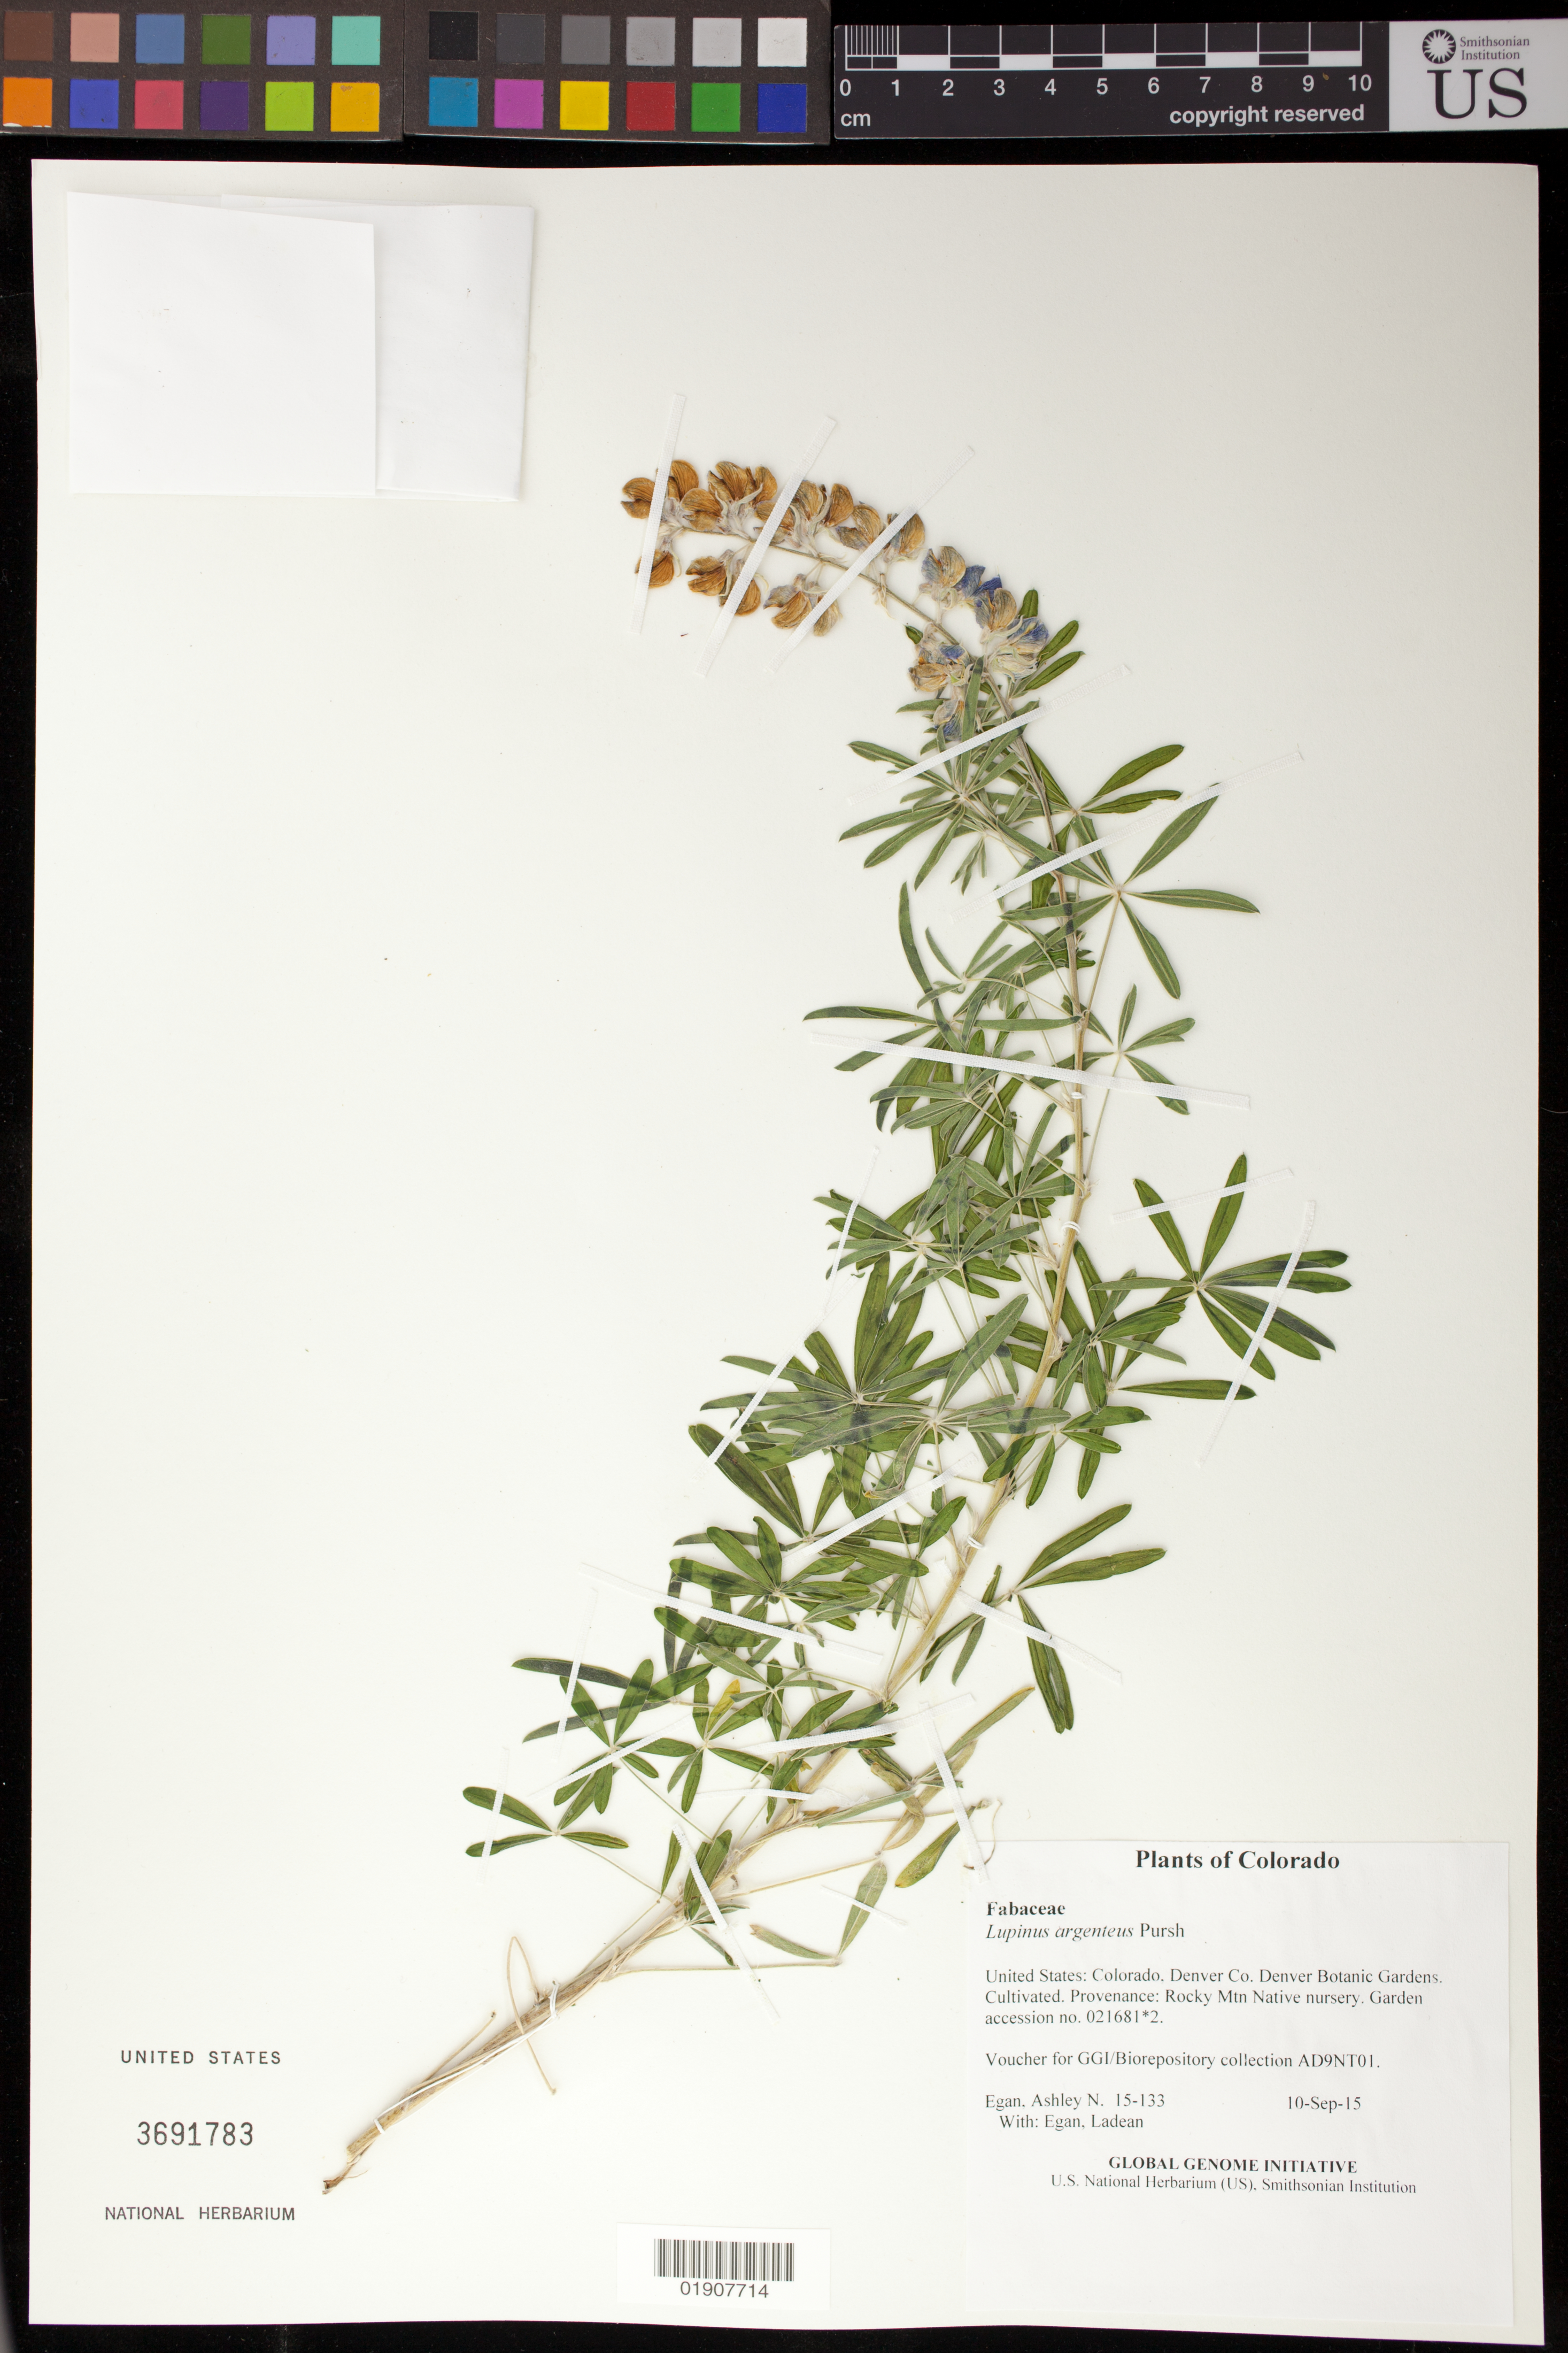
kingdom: Plantae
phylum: Tracheophyta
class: Magnoliopsida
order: Fabales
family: Fabaceae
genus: Lupinus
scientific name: Lupinus argenteus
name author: Pursh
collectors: A. N. Egan & L. Egan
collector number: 15-133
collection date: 2015-09-10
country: United States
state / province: Colorado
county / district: Denver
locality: Denver Botanic Gardens. Cultivated. Provenance: Rocky Mtn Native nursery. Garden accession no. 021681.2.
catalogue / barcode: US 3691783